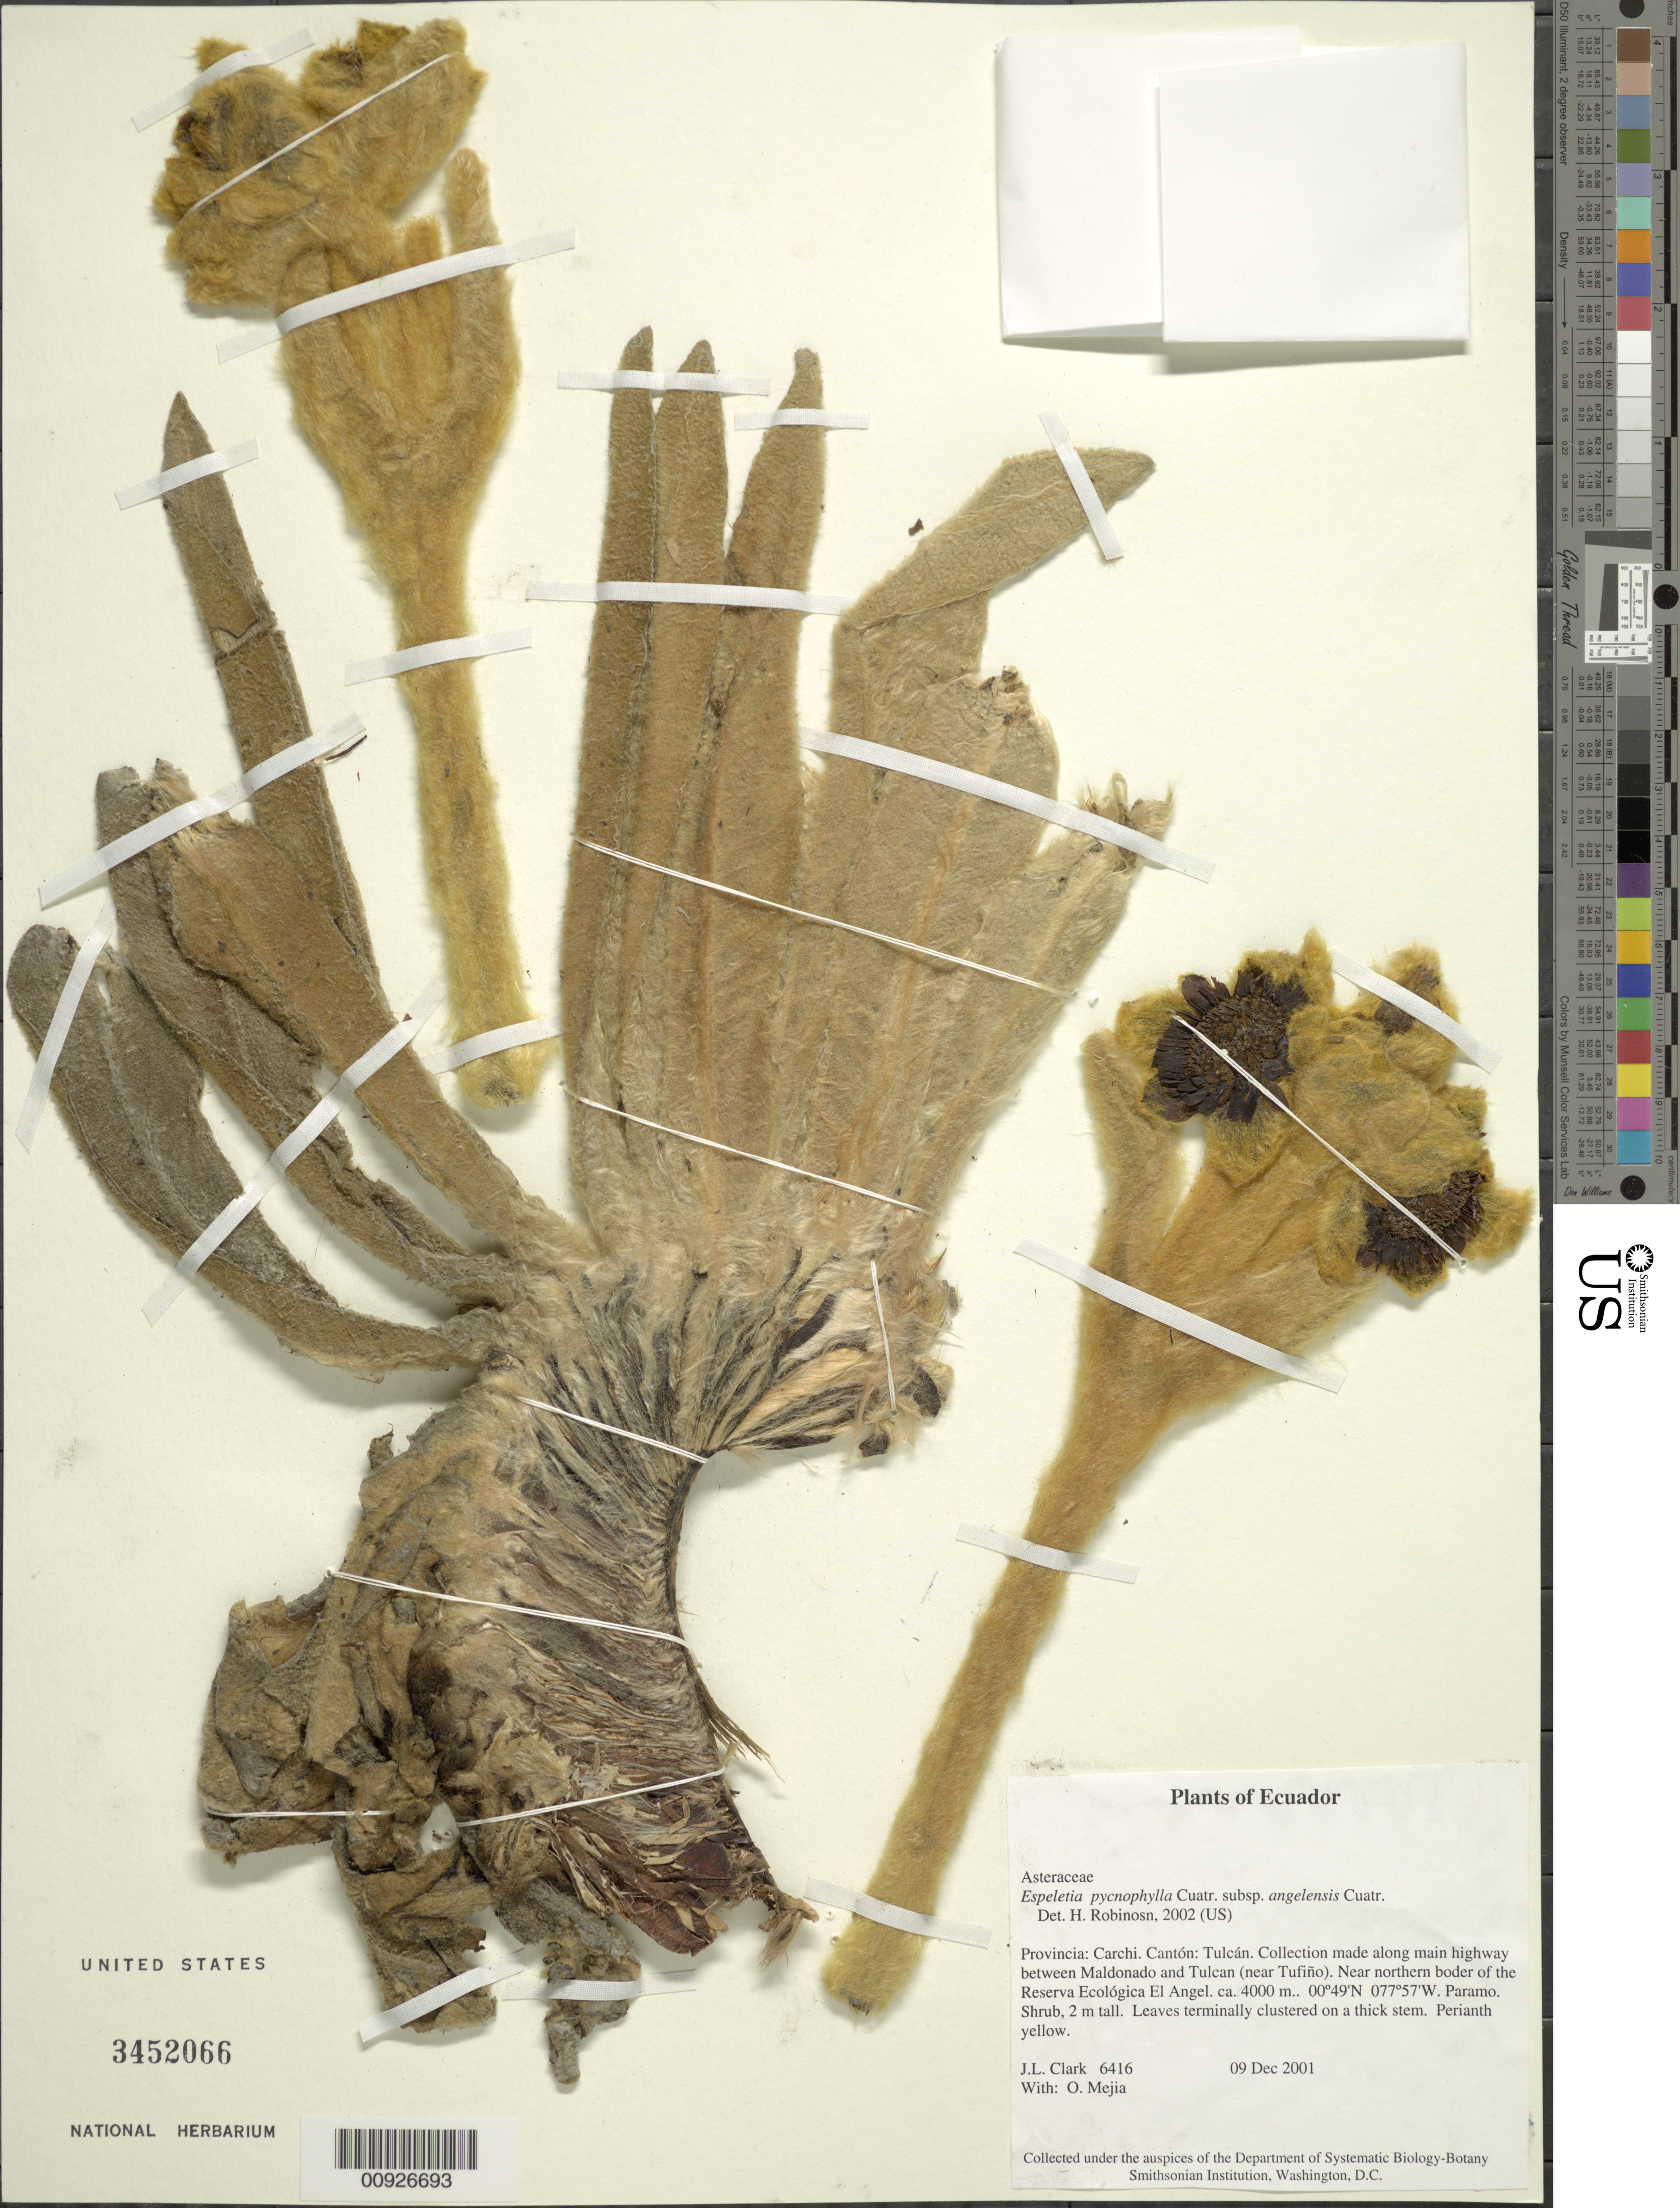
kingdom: Plantae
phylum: Tracheophyta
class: Magnoliopsida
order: Asterales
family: Asteraceae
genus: Espeletia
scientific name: Espeletia pycnophylla subsp. angelensis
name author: Cuatrec.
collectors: J. L. Clark & O. Mejia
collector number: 6416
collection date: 2001-12-09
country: Ecuador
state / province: Carchi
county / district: Tulcán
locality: Cantón: Tulcán. Collection made along made highway between Maldonado and Tulcán (near Tufiño). Near northern border of the Reserva Ecológica El Ángel. .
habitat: Páramo.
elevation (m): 4000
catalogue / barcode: US 3452066